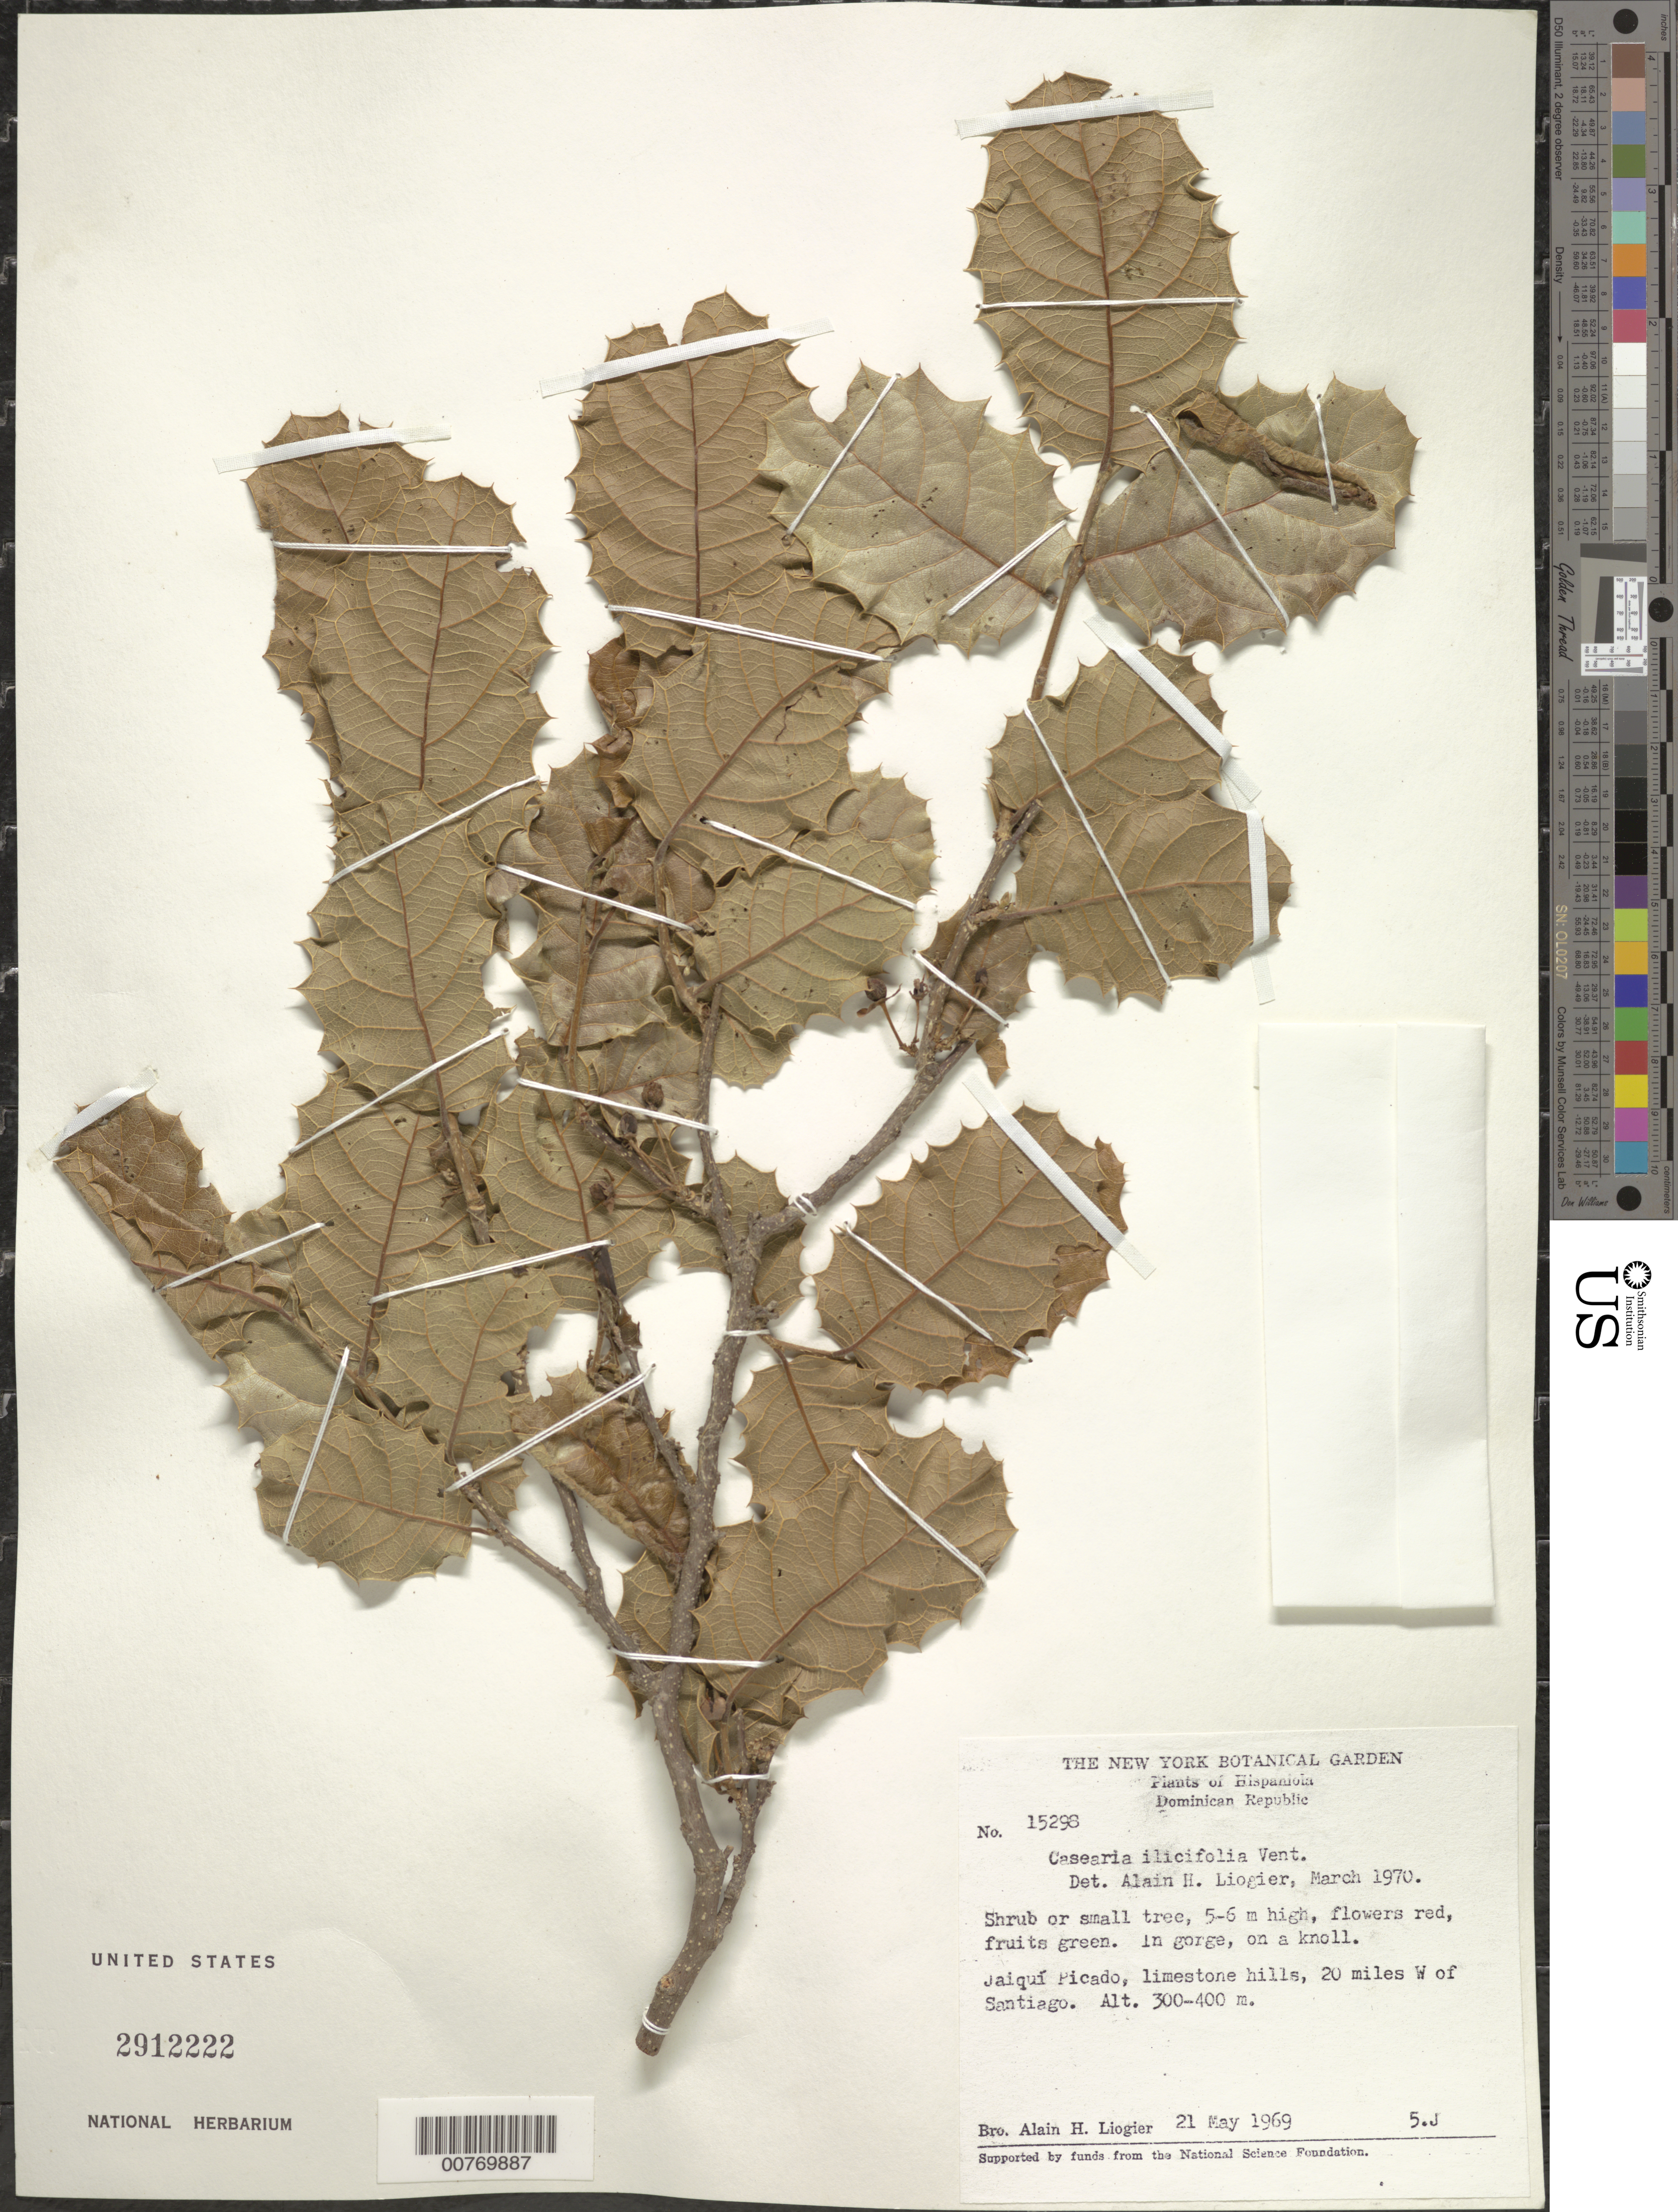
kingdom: Plantae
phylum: Tracheophyta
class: Magnoliopsida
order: Malpighiales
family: Salicaceae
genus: Casearia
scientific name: Casearia ilicifolia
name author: Vent.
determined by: Liogier, Alain H.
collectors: A. H. Liogier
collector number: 15298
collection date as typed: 21 May 1969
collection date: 1969-05-21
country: Dominican Republic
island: Hispaniola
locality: Jaiquí Picado, 20 miles W of Santiago.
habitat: In gorge, on a knoll.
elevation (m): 300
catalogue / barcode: US 2912222